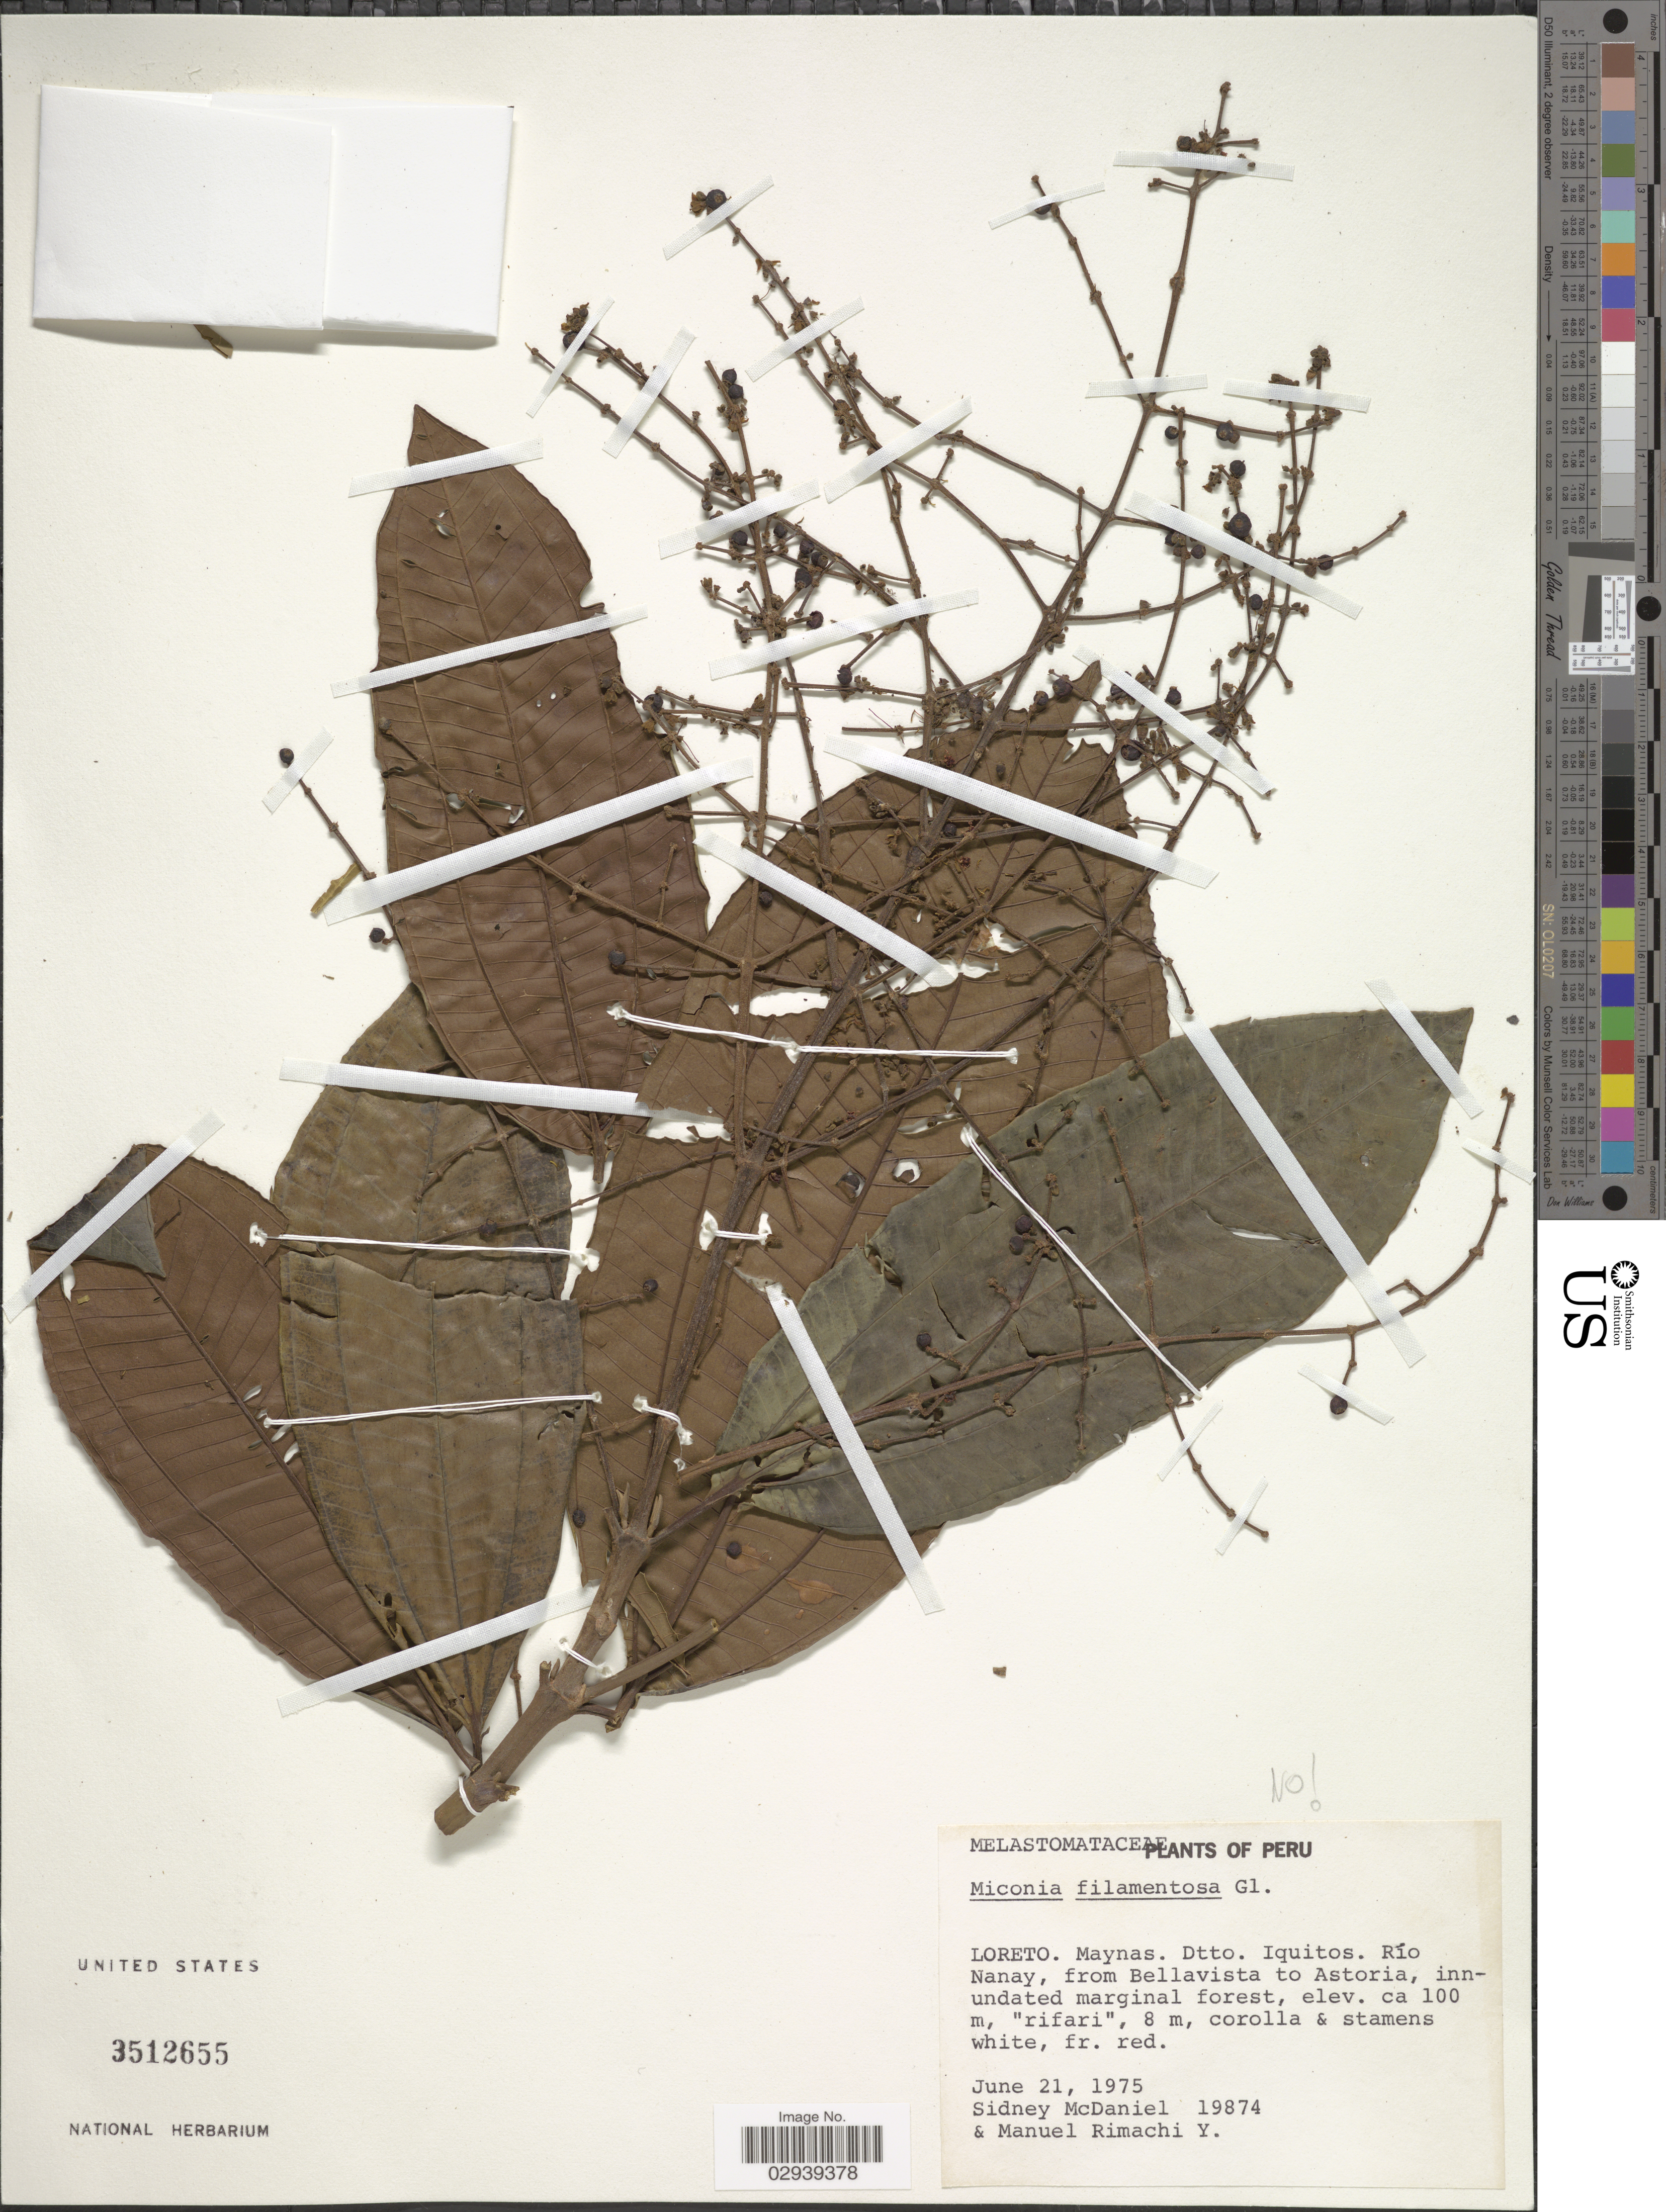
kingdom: Plantae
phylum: Tracheophyta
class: Magnoliopsida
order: Myrtales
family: Melastomataceae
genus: Miconia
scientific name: Miconia filamentosa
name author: Gleason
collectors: S. McDaniel & M. Rimachi Y.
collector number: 19874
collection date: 1975-06-21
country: Peru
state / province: Loreto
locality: Maynas. Dtto. Iquitos. Río Nanay, from Bellavista to Astoria.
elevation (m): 100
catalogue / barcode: US 3512655